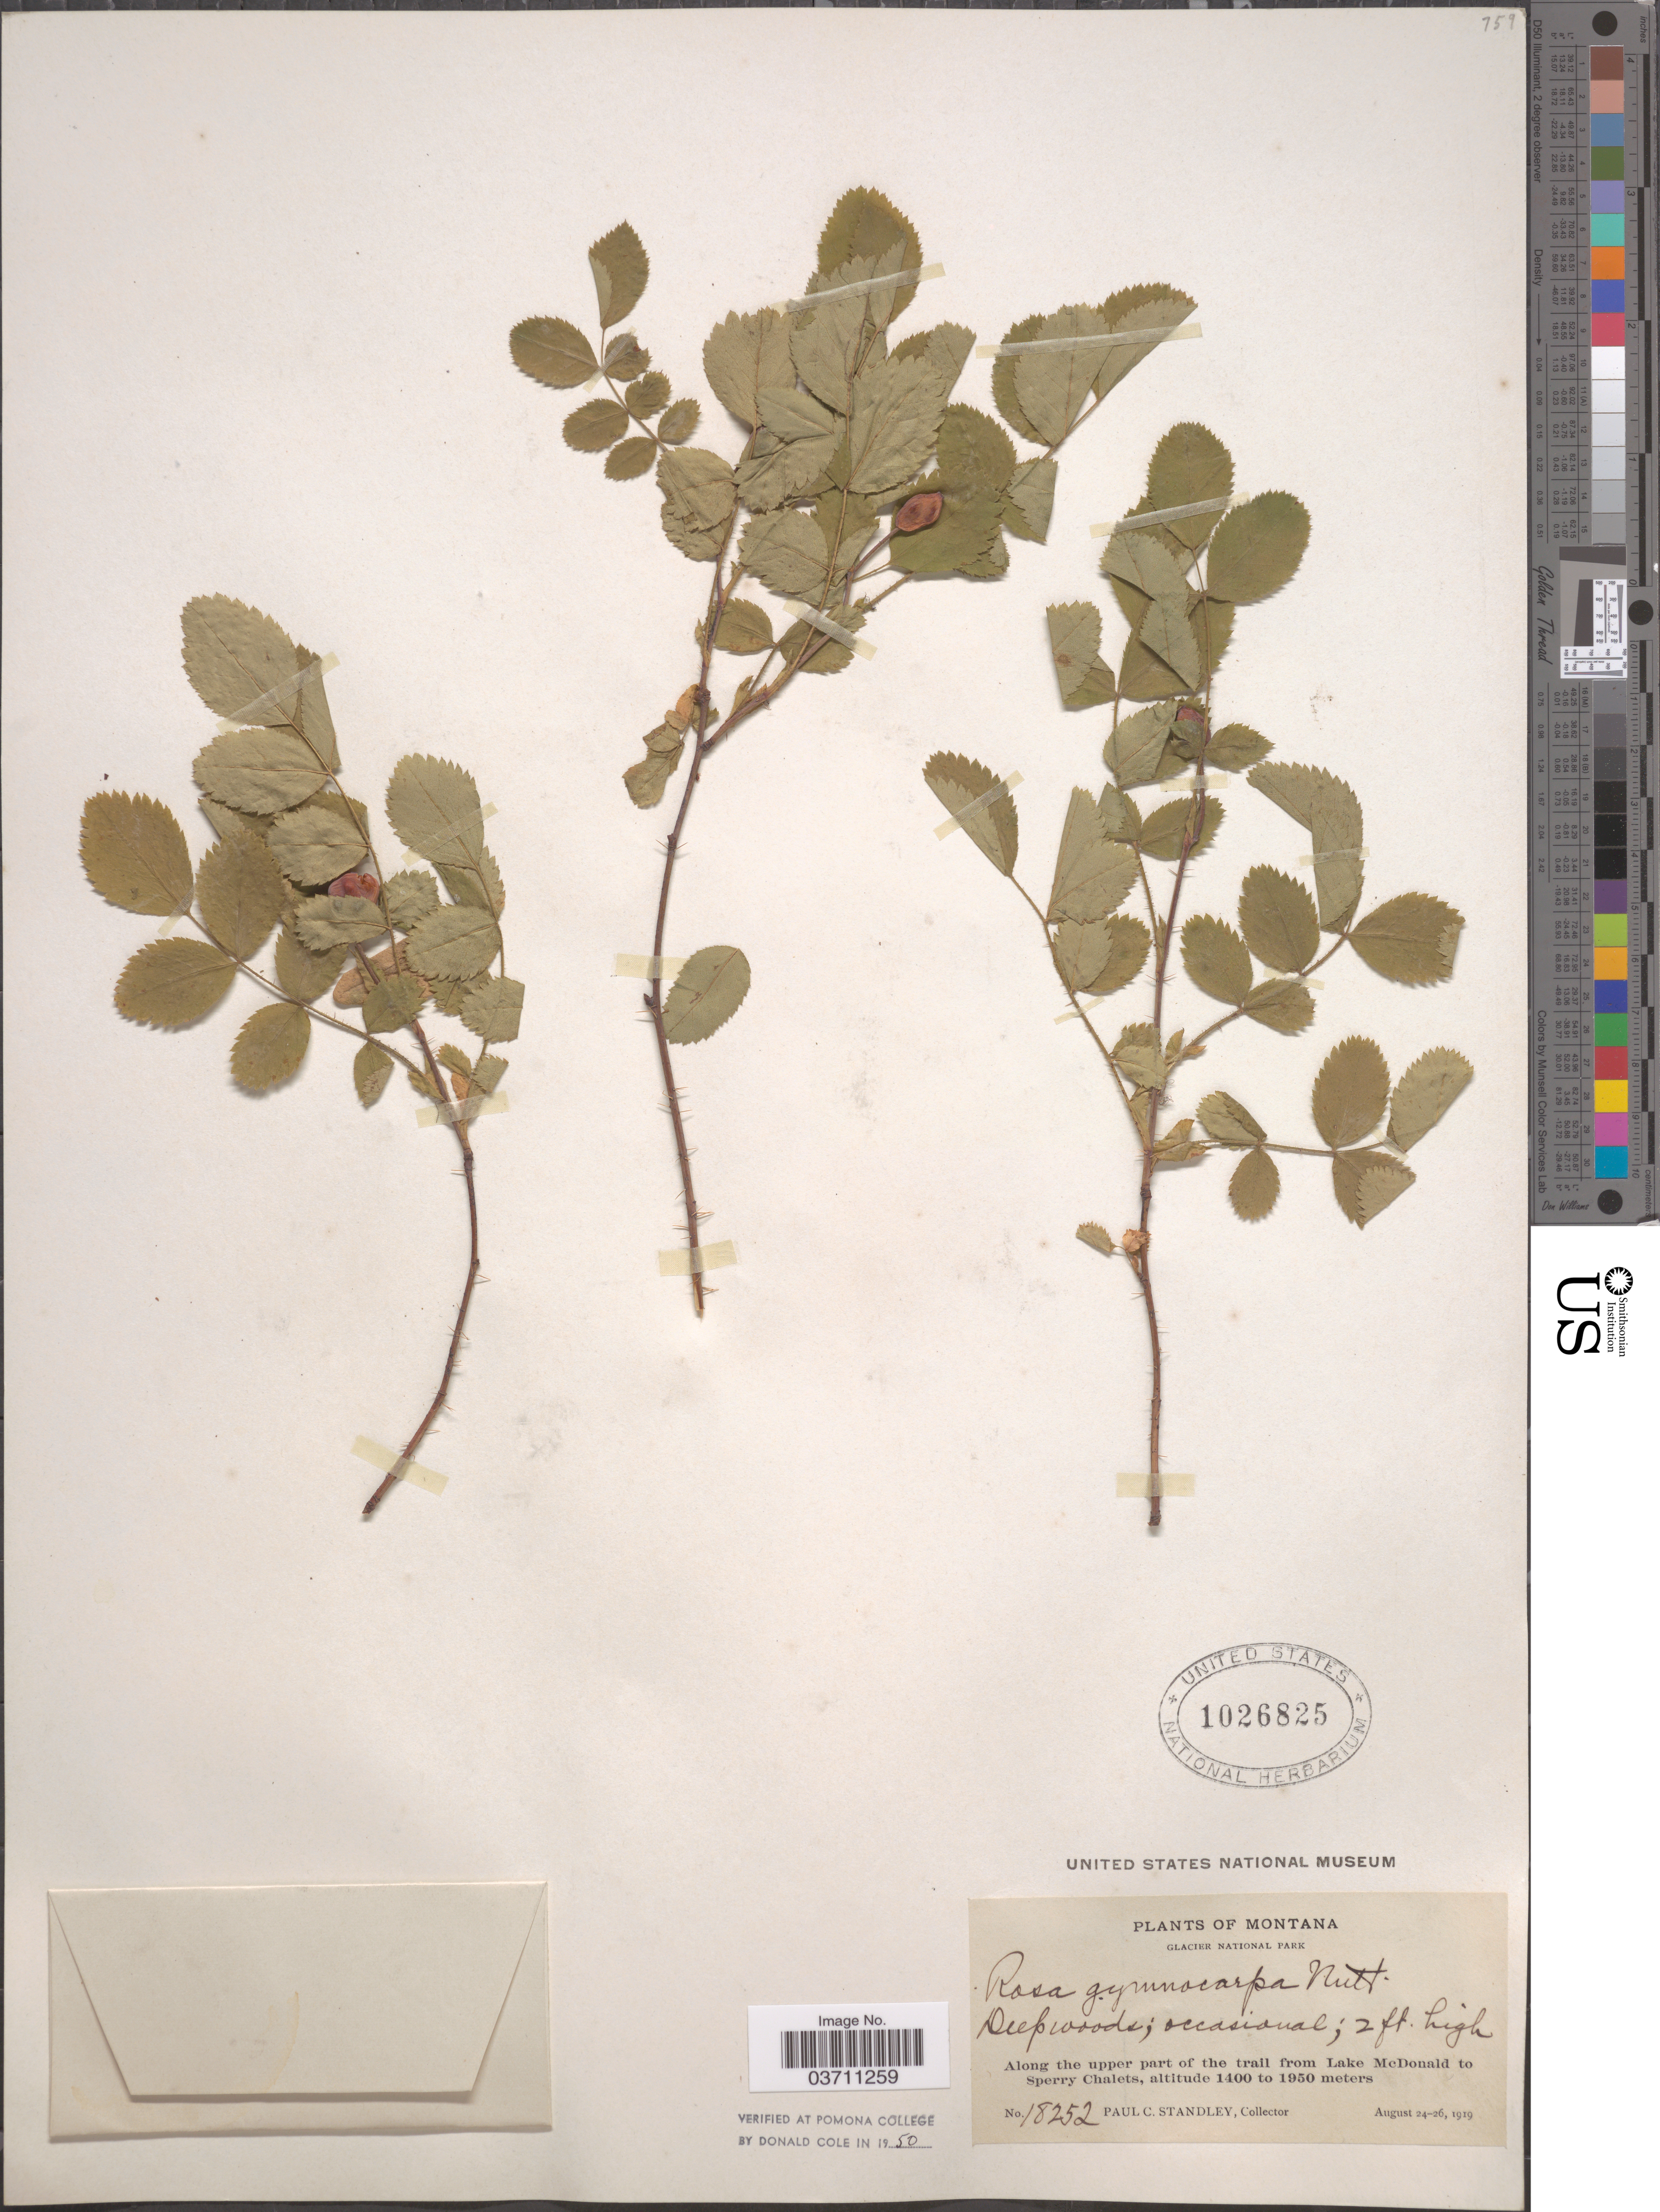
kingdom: Plantae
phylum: Tracheophyta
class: Magnoliopsida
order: Rosales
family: Rosaceae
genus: Rosa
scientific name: Rosa gymnocarpa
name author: Nutt.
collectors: P. C. Standley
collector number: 18252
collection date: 1919-08-24/1919-08-26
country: United States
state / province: Montana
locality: Glacier National Park. Along the upper part of the trail from Lake McDonald to Sperry Chalets.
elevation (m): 1400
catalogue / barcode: US 1026825